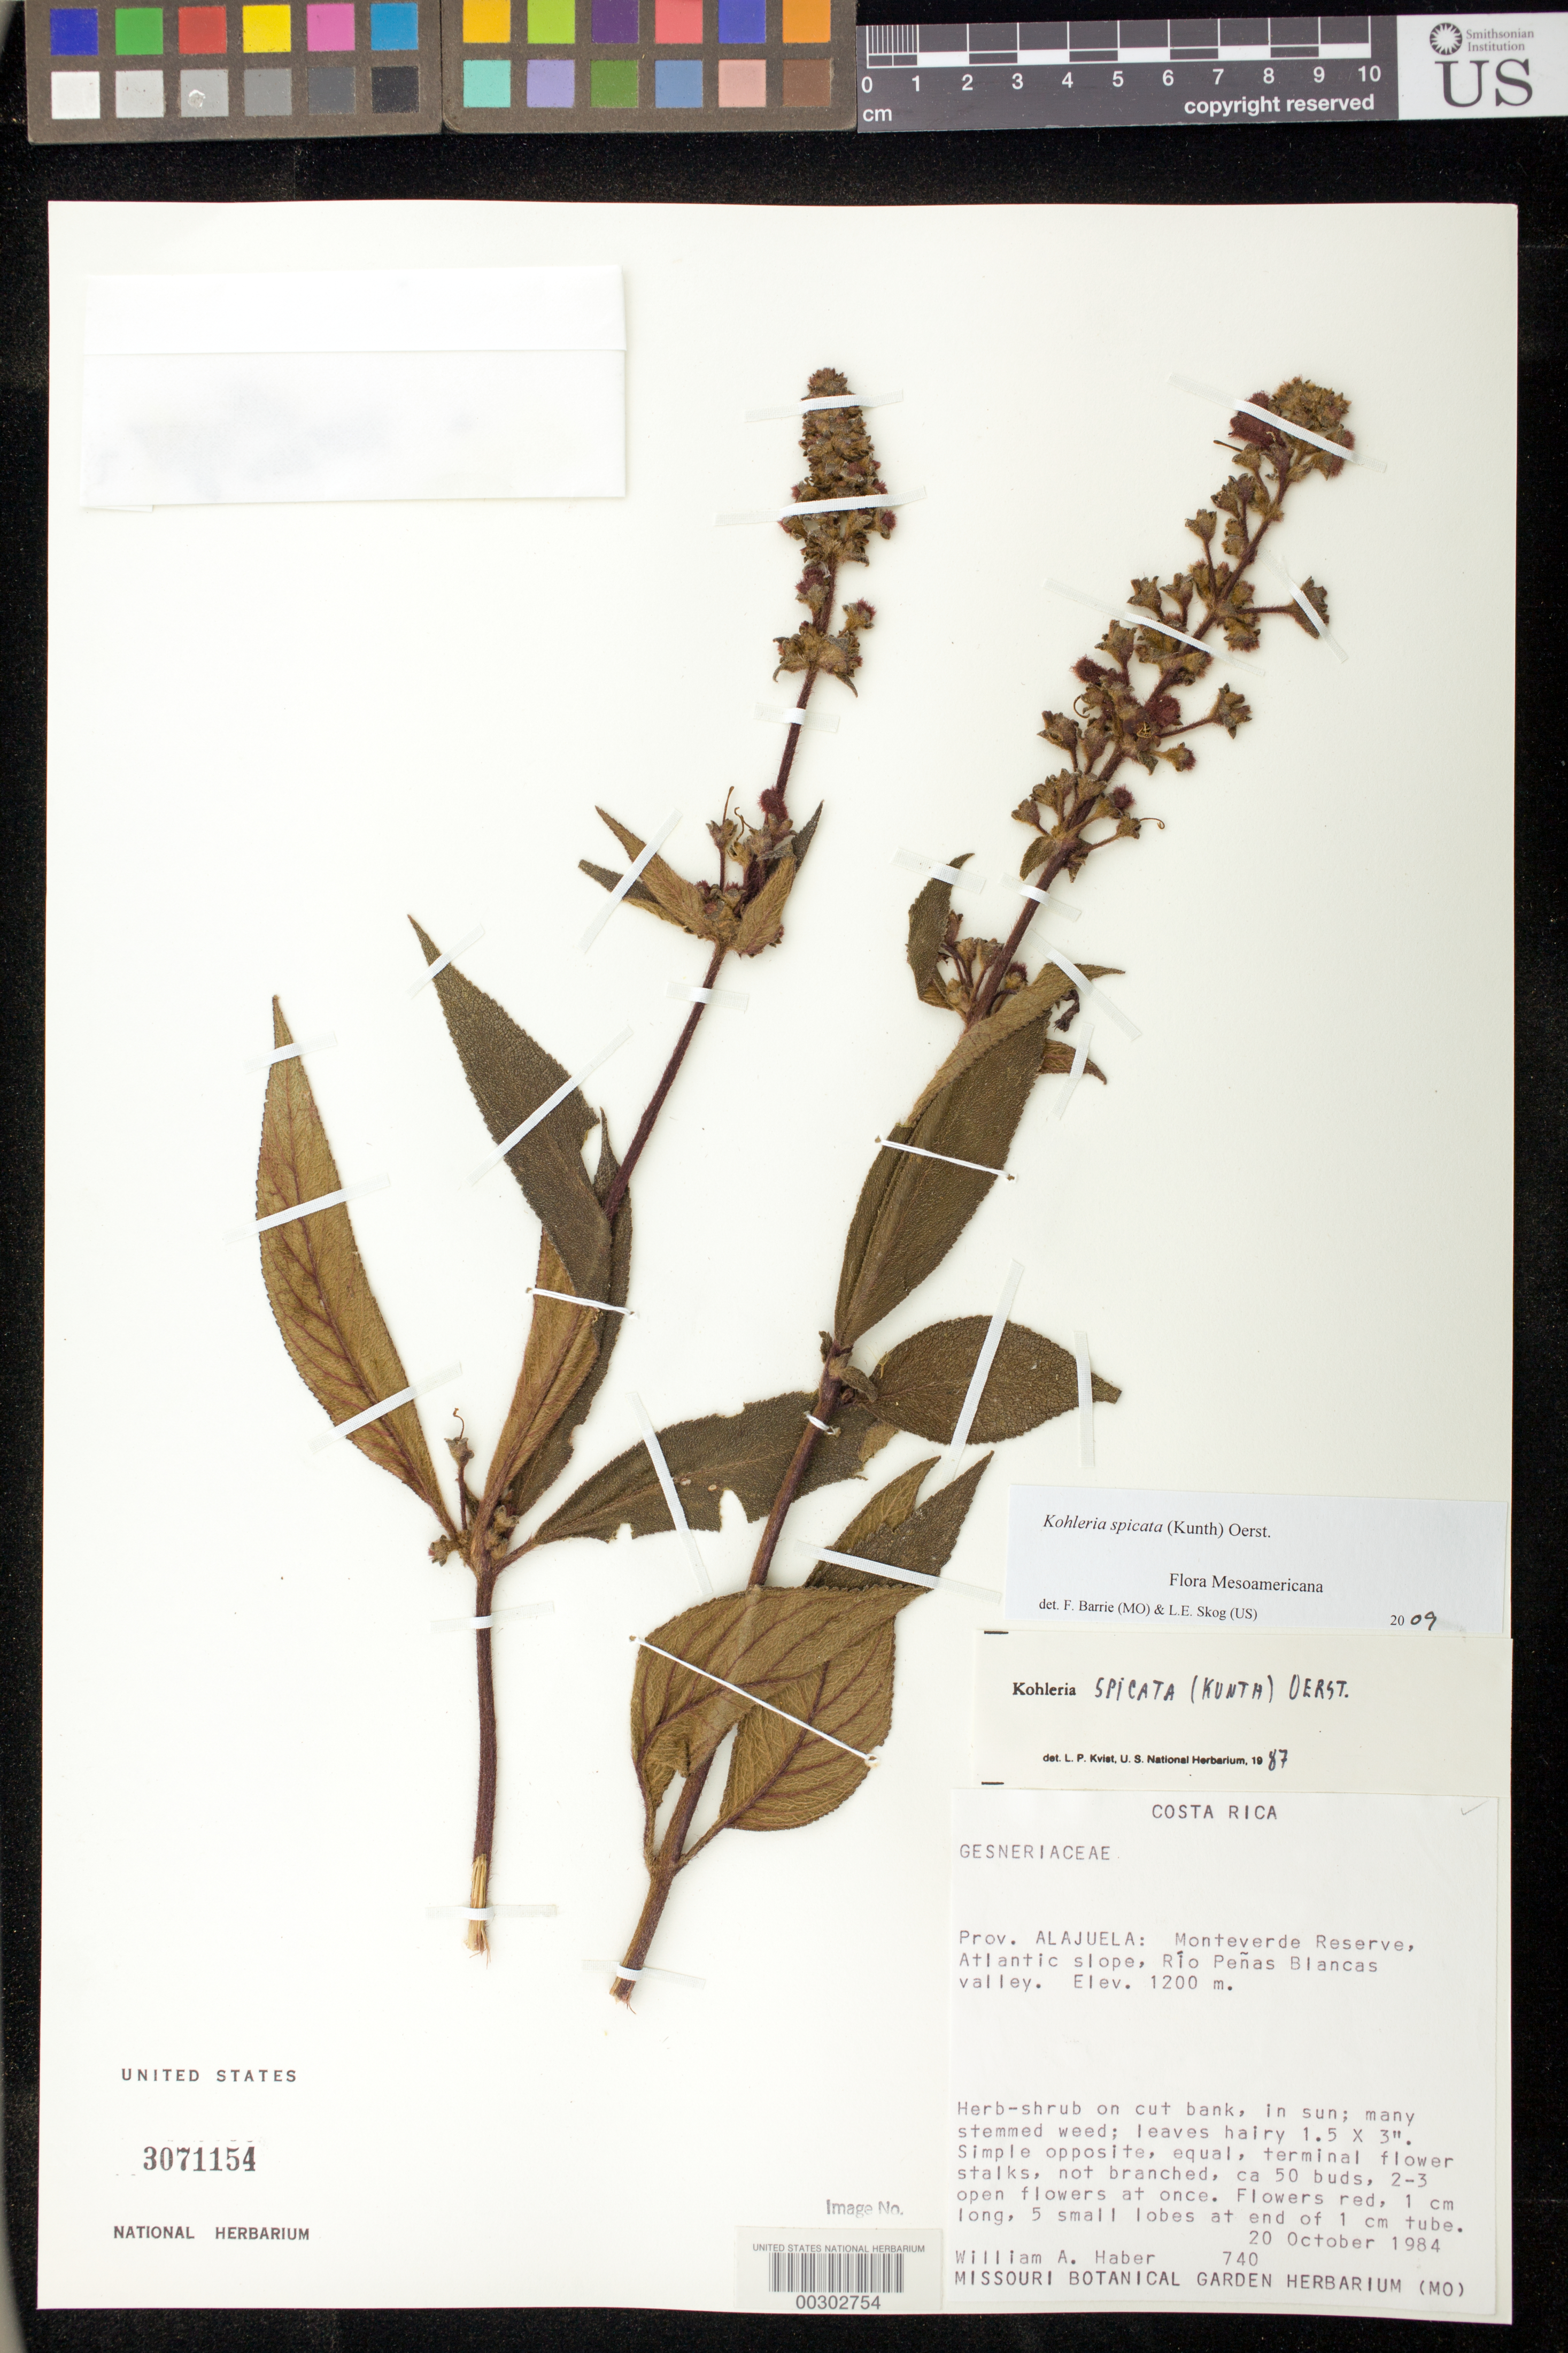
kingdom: Plantae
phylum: Tracheophyta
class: Magnoliopsida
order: Lamiales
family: Gesneriaceae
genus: Kohleria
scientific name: Kohleria spicata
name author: (Kunth) Oerst.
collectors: W. A. Haber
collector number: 740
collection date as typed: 20 Oct 1984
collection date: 1984-10-20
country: Costa Rica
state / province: Alajuela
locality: Monteverde Reserve, Atlantic slope, Rio Penas Blancas valley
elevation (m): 1200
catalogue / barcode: US 3071154